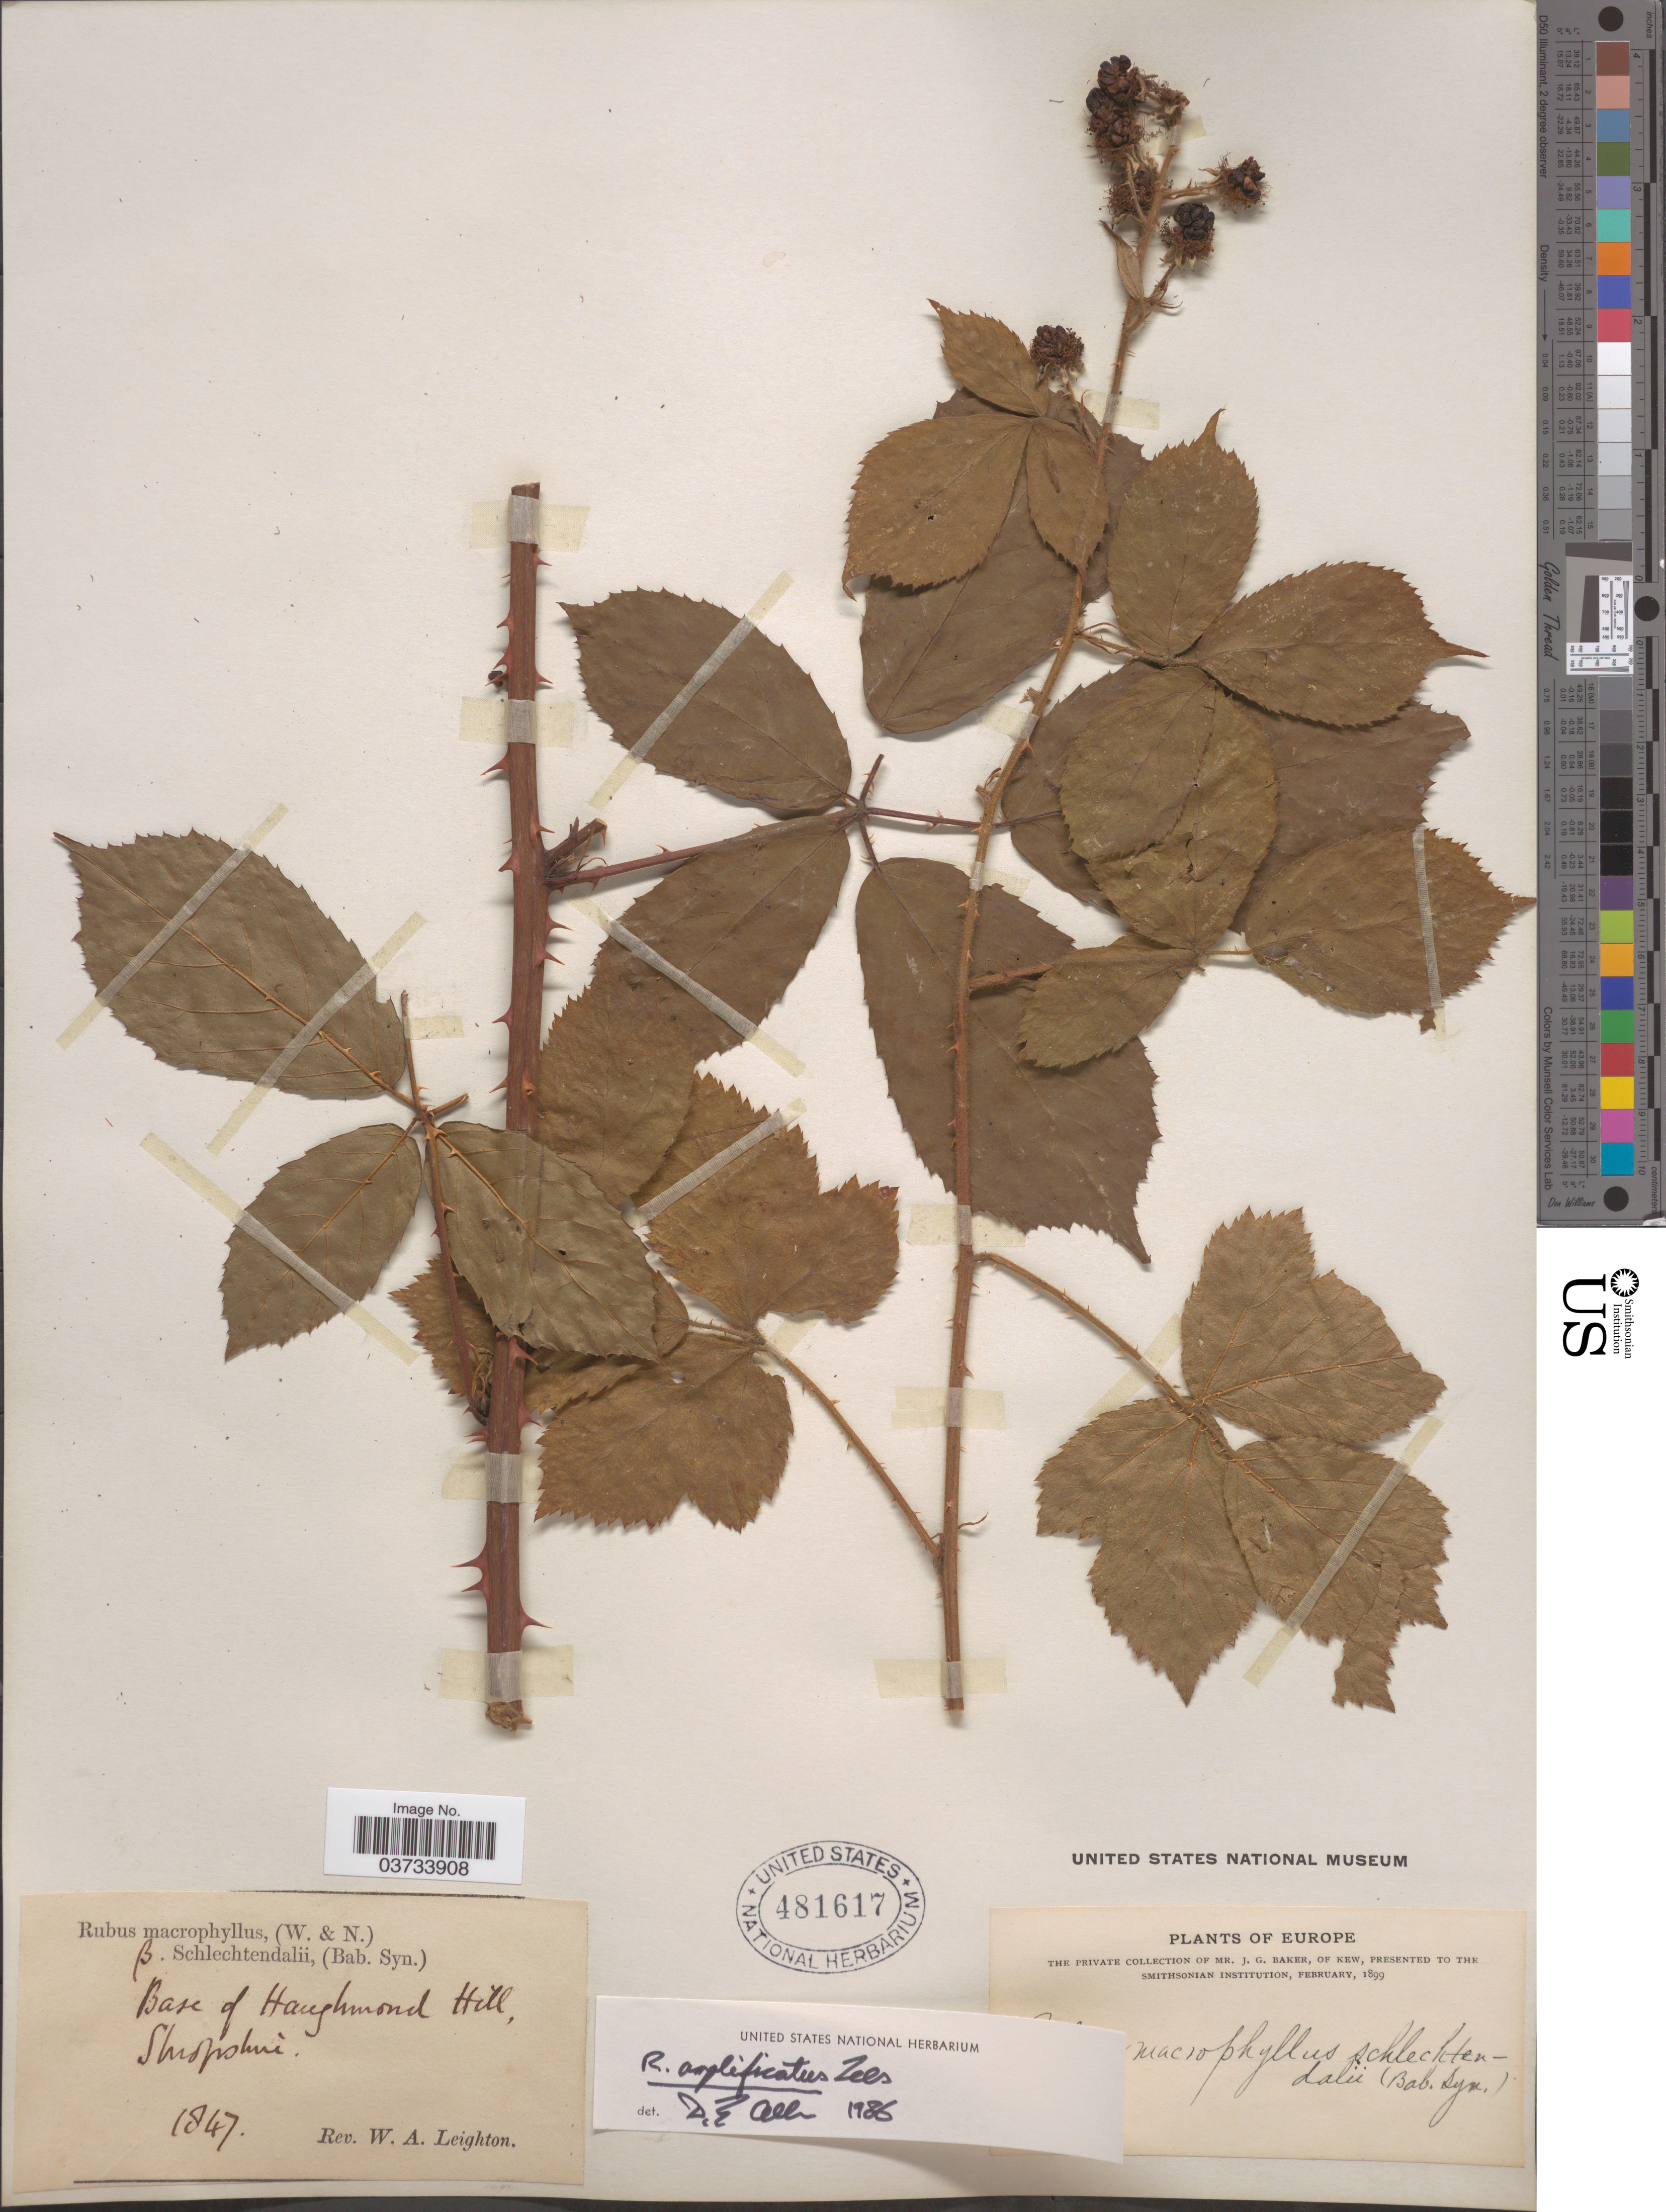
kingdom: Plantae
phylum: Tracheophyta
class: Magnoliopsida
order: Rosales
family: Rosaceae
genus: Rubus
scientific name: Rubus amplificatus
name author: Lees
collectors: W. Leighton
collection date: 1847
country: United Kingdom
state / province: England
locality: Base of Haughmond Hill, Shropshire. Europe.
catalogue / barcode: US 481617